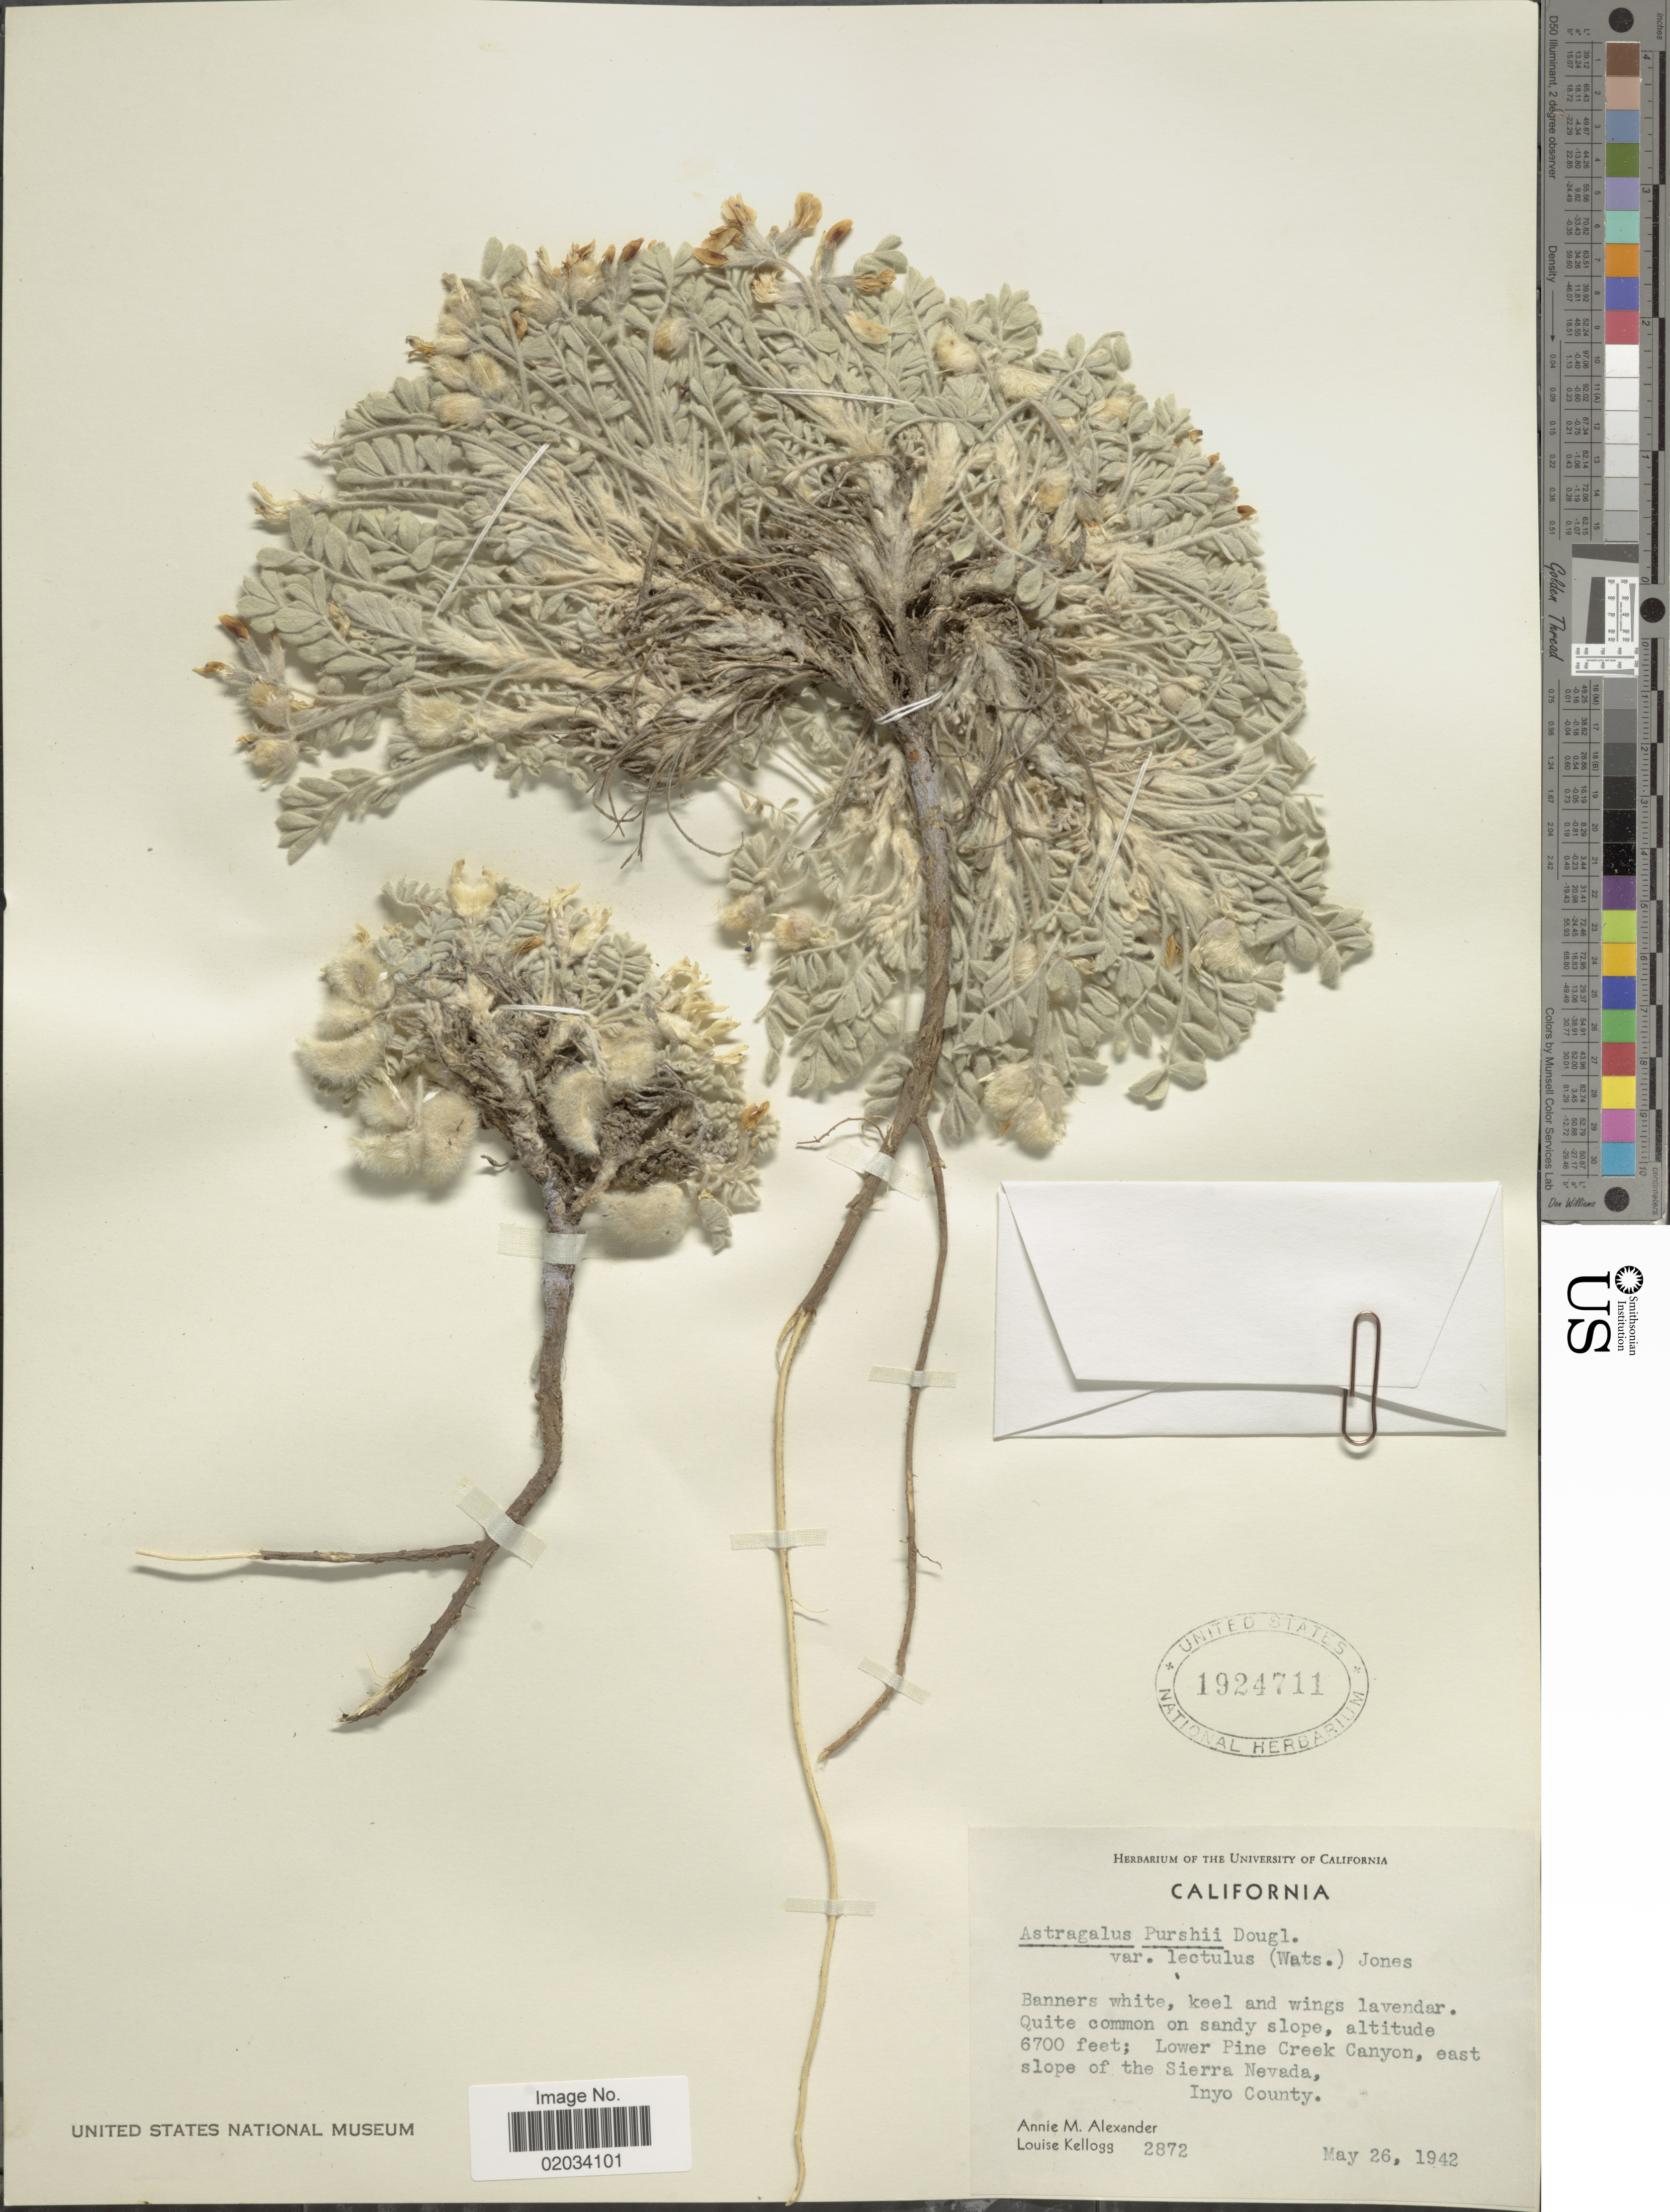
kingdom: Plantae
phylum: Tracheophyta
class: Magnoliopsida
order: Fabales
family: Fabaceae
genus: Astragalus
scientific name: Astragalus purshii var. lectulus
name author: (S. Watson) M.E. Jones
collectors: A. M. Alexander & L. Kellogg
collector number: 2872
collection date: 1942-05-26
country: United States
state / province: California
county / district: Inyo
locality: Lower Pine Creek Canyon, east slope of The Sierra Nevada, Inyo County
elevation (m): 2042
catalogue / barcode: US 1924711